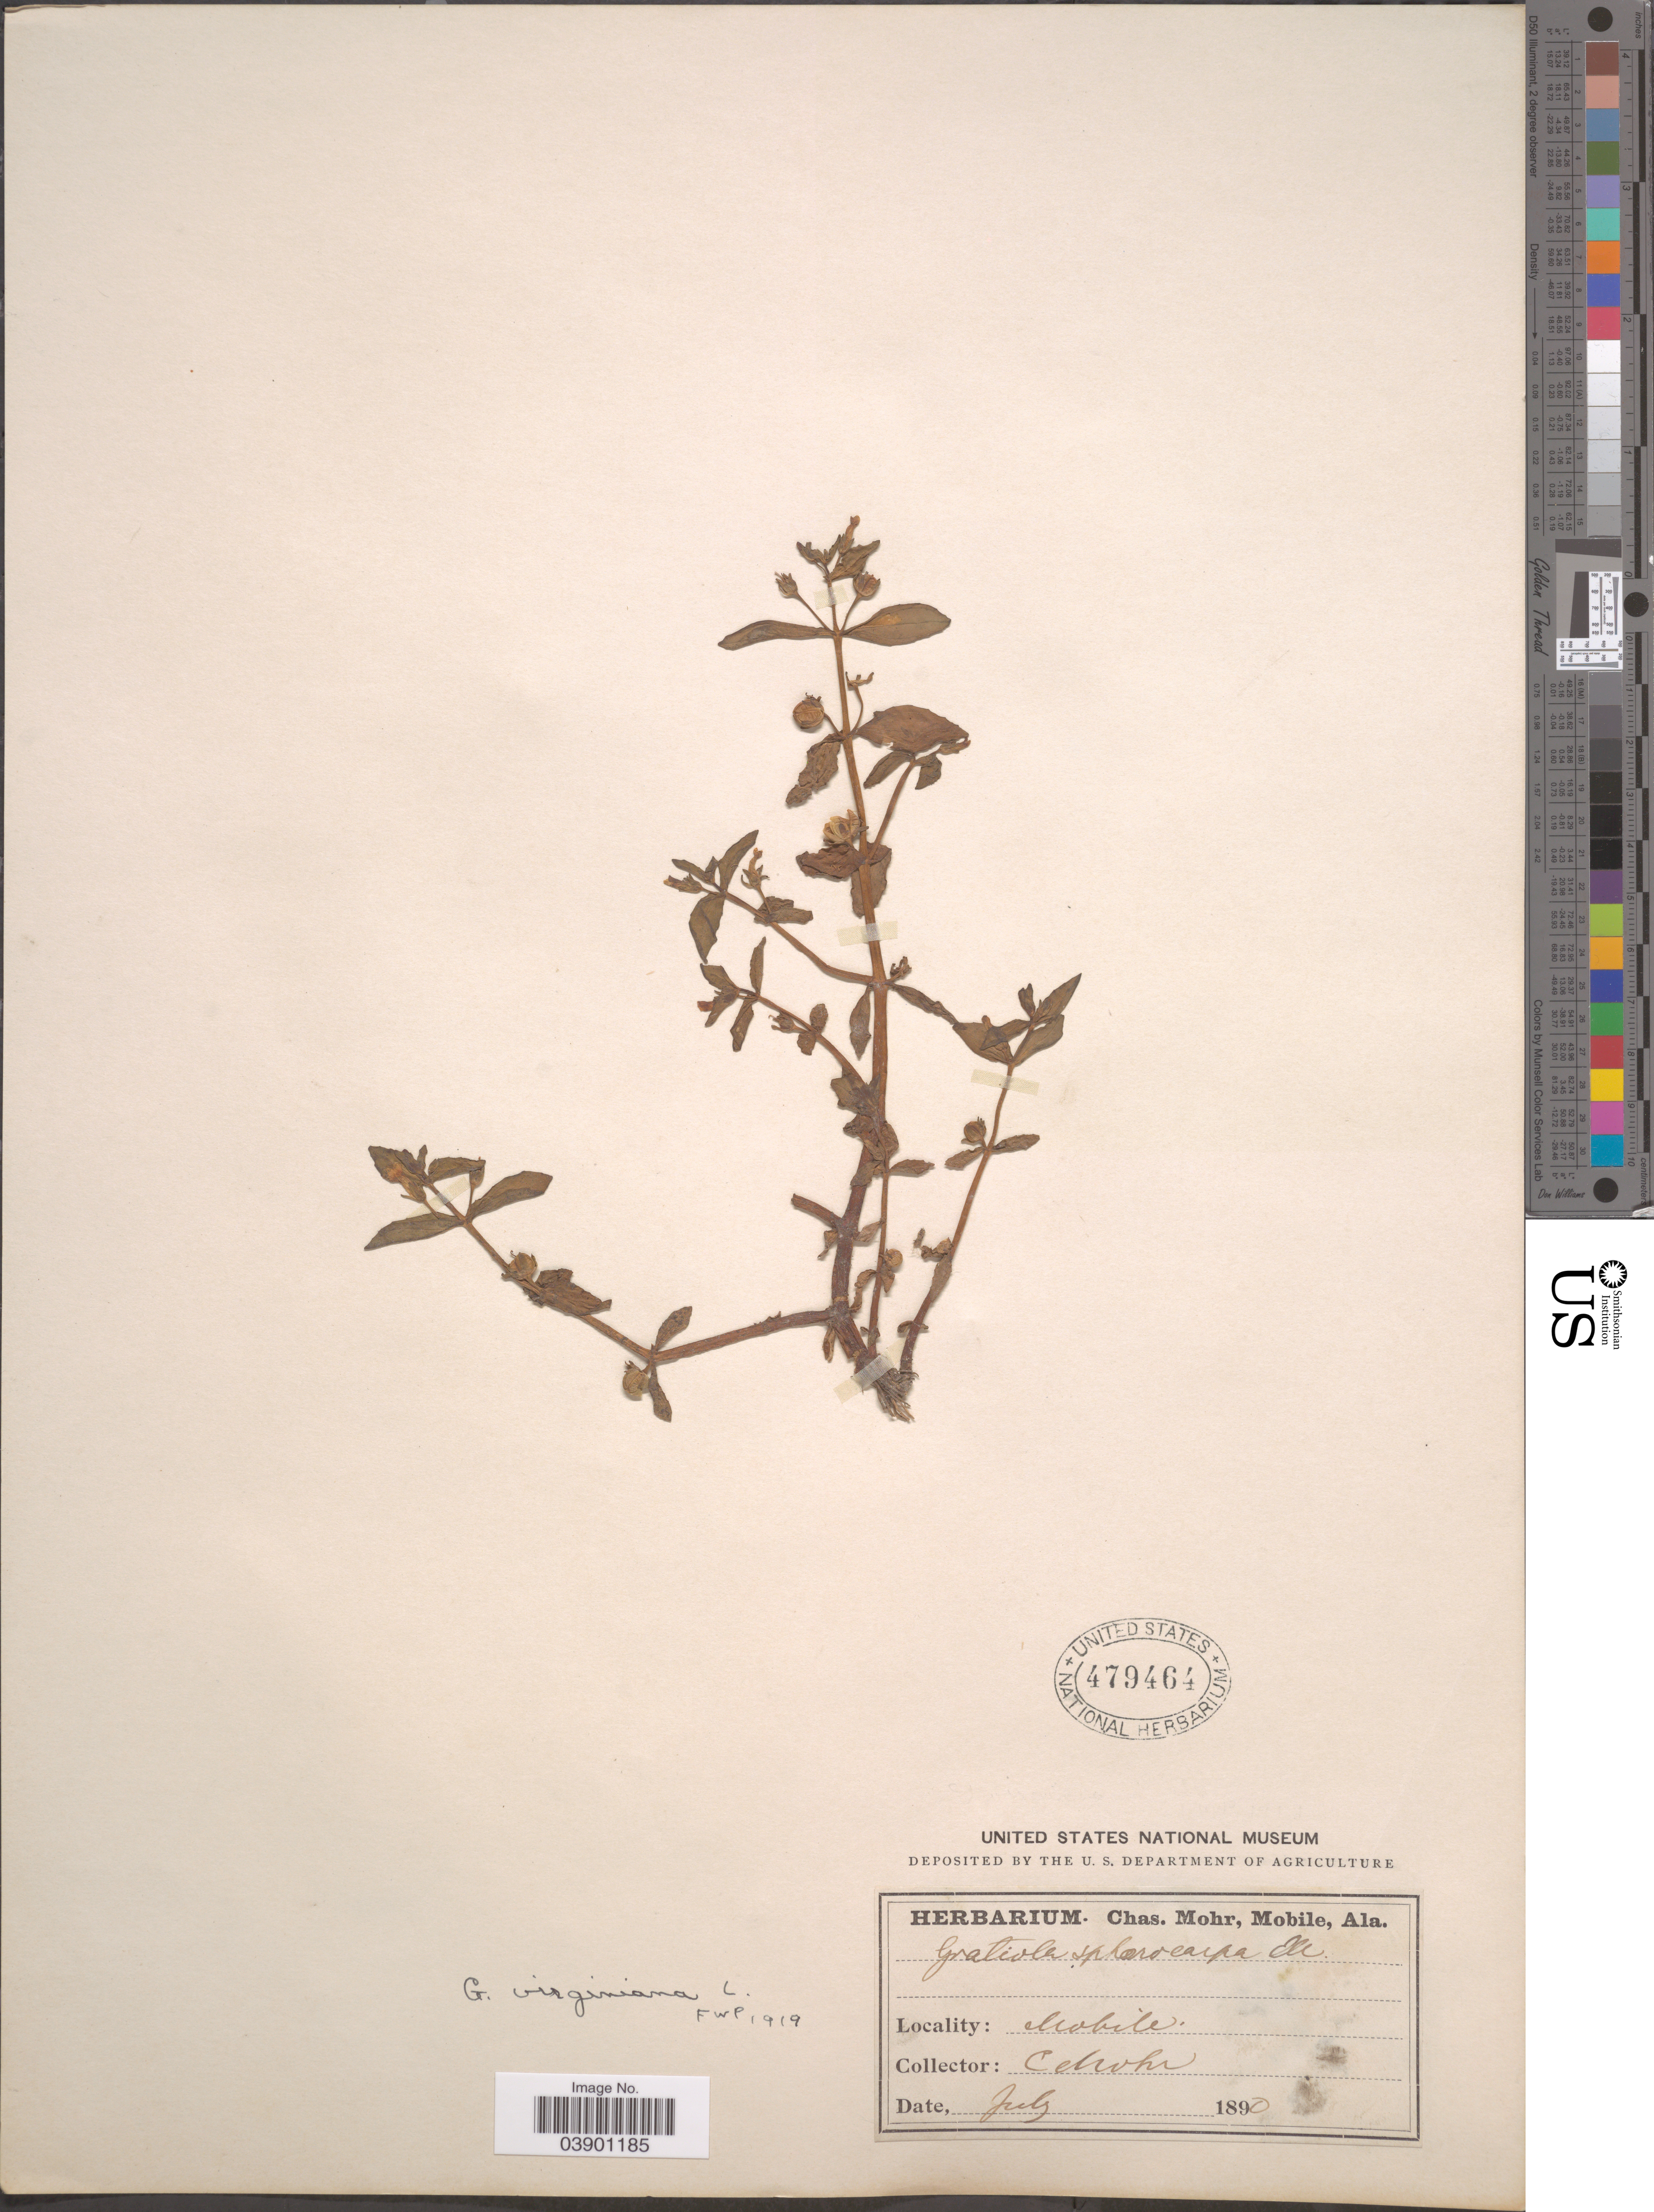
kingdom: Plantae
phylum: Tracheophyta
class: Magnoliopsida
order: Lamiales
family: Plantaginaceae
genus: Gratiola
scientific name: Gratiola virginiana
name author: L.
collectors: Mohr, C. T. (herbarium)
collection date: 1890-07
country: United States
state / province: Alabama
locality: Mobile.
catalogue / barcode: US 479464